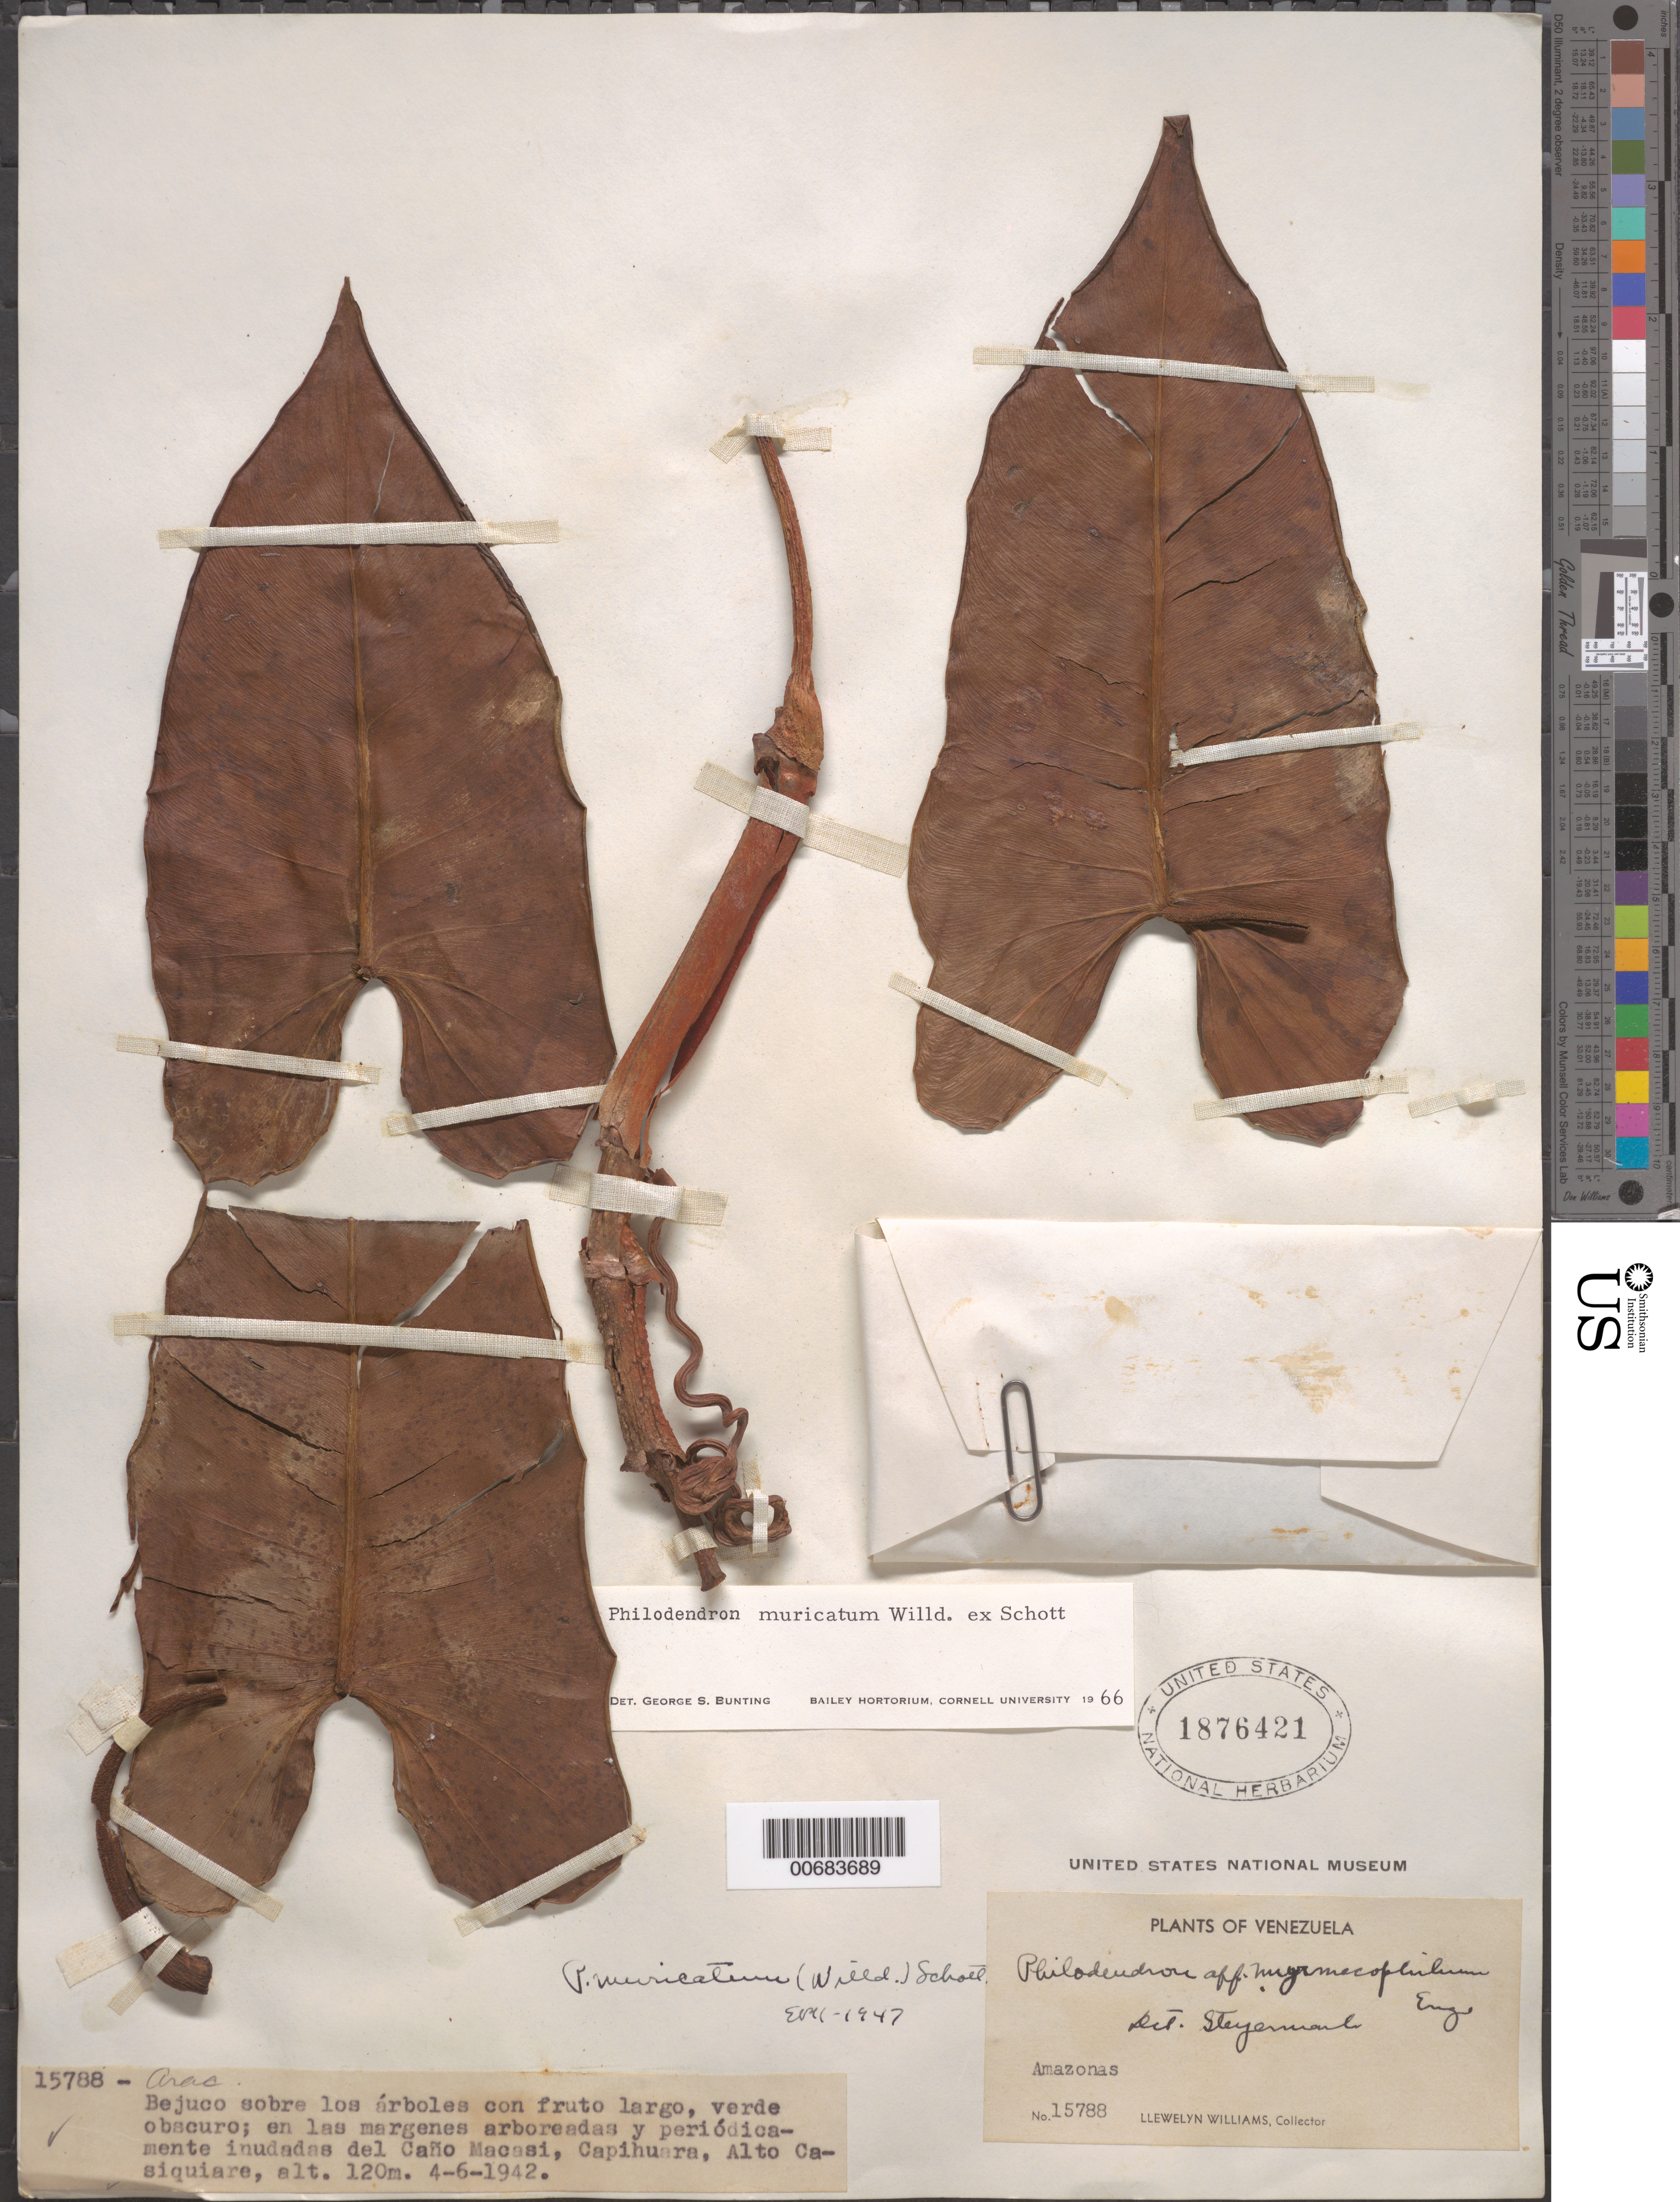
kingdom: Plantae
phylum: Tracheophyta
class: Liliopsida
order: Alismatales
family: Araceae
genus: Philodendron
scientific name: Philodendron muricatum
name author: Willd. ex Schott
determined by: Bunting, G. S.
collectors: Ll. Williams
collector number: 15788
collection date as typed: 4-Jun-42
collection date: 1942-06-04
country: Venezuela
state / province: Amazonas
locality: Caño Macasí, Capihuara, Alto Casiquiare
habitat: In arboreal borders, and periodically inundated section of Caño Macasi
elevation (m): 120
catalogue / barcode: US 1876421